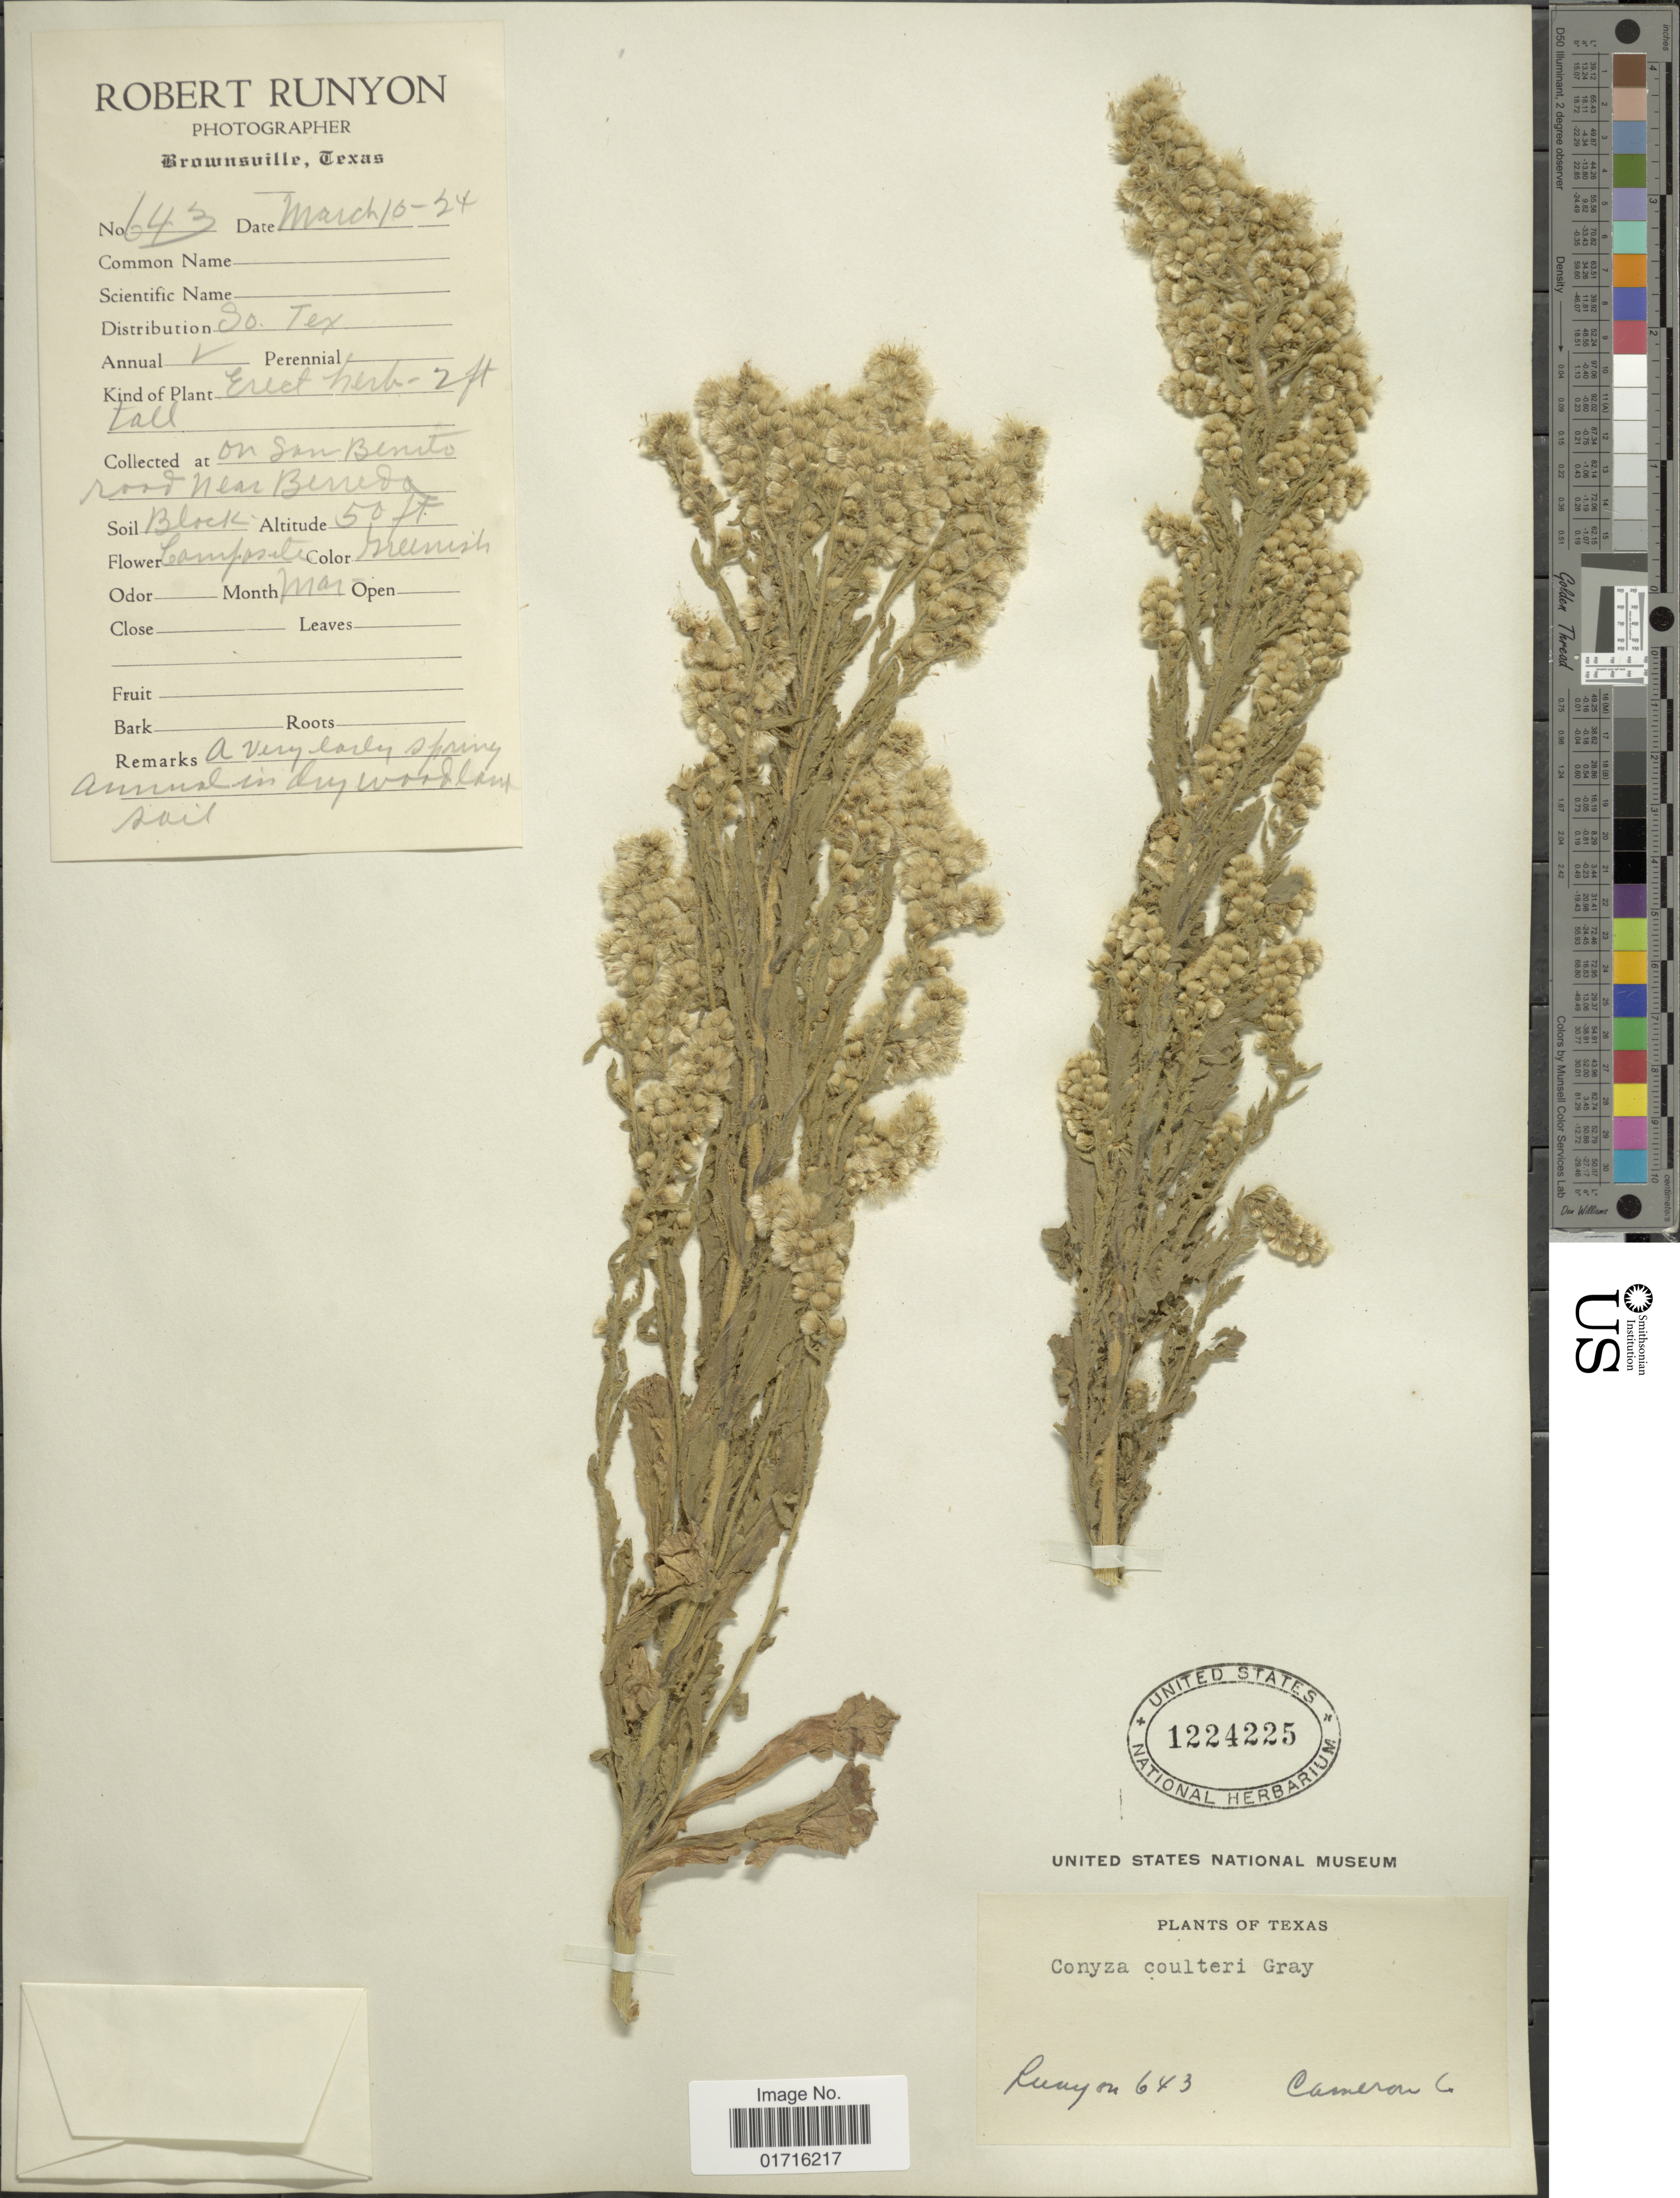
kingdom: Plantae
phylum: Tracheophyta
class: Magnoliopsida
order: Asterales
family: Asteraceae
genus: Conyza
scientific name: Conyza coulteri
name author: A. Gray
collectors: R. Runyon & C. Cameron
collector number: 643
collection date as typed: Transcribed d/m/y: 10/3/24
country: United States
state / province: Texas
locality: Brownsville, on San Benito road near Berreda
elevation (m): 15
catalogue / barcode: US 1224225